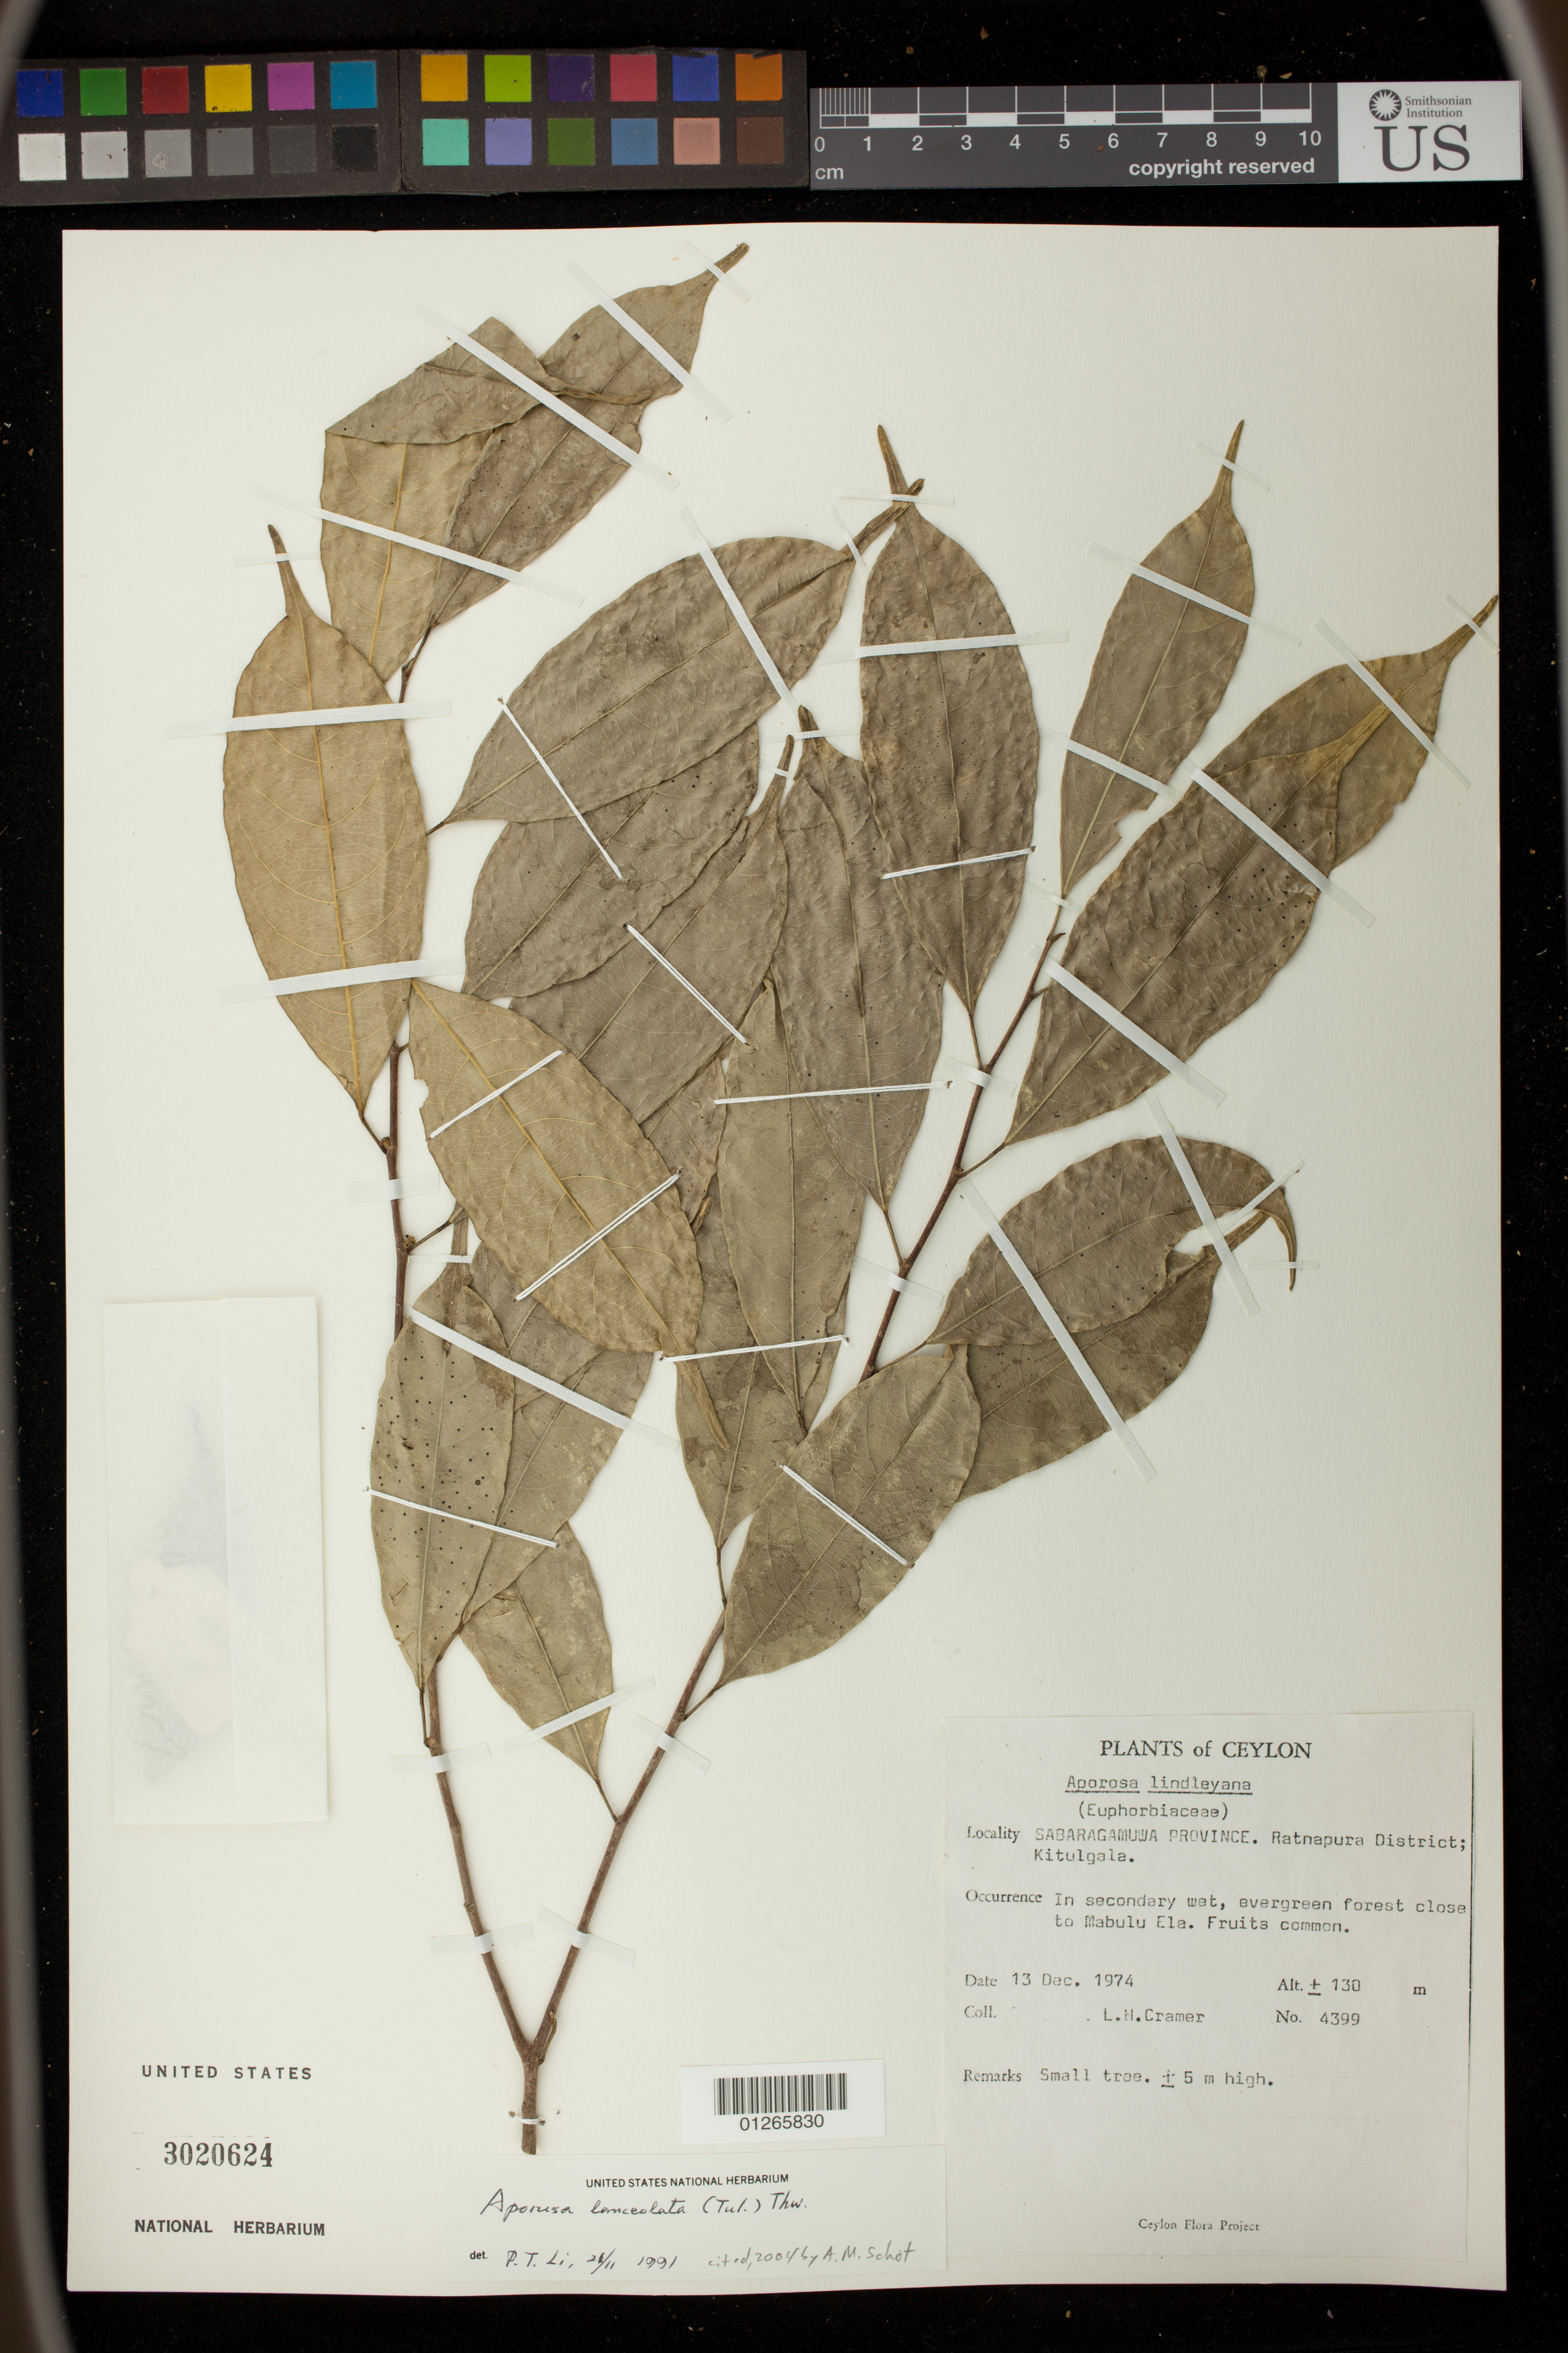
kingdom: Plantae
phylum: Tracheophyta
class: Magnoliopsida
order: Malpighiales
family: Phyllanthaceae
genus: Aporosa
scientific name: Aporosa lanceolata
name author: Müll. Arg.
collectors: L. H. Cramer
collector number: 4399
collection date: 1974-12-13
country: Sri Lanka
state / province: Sabaragamuwa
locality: Ratnapura District; Kitulgala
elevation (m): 130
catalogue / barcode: US 3020624